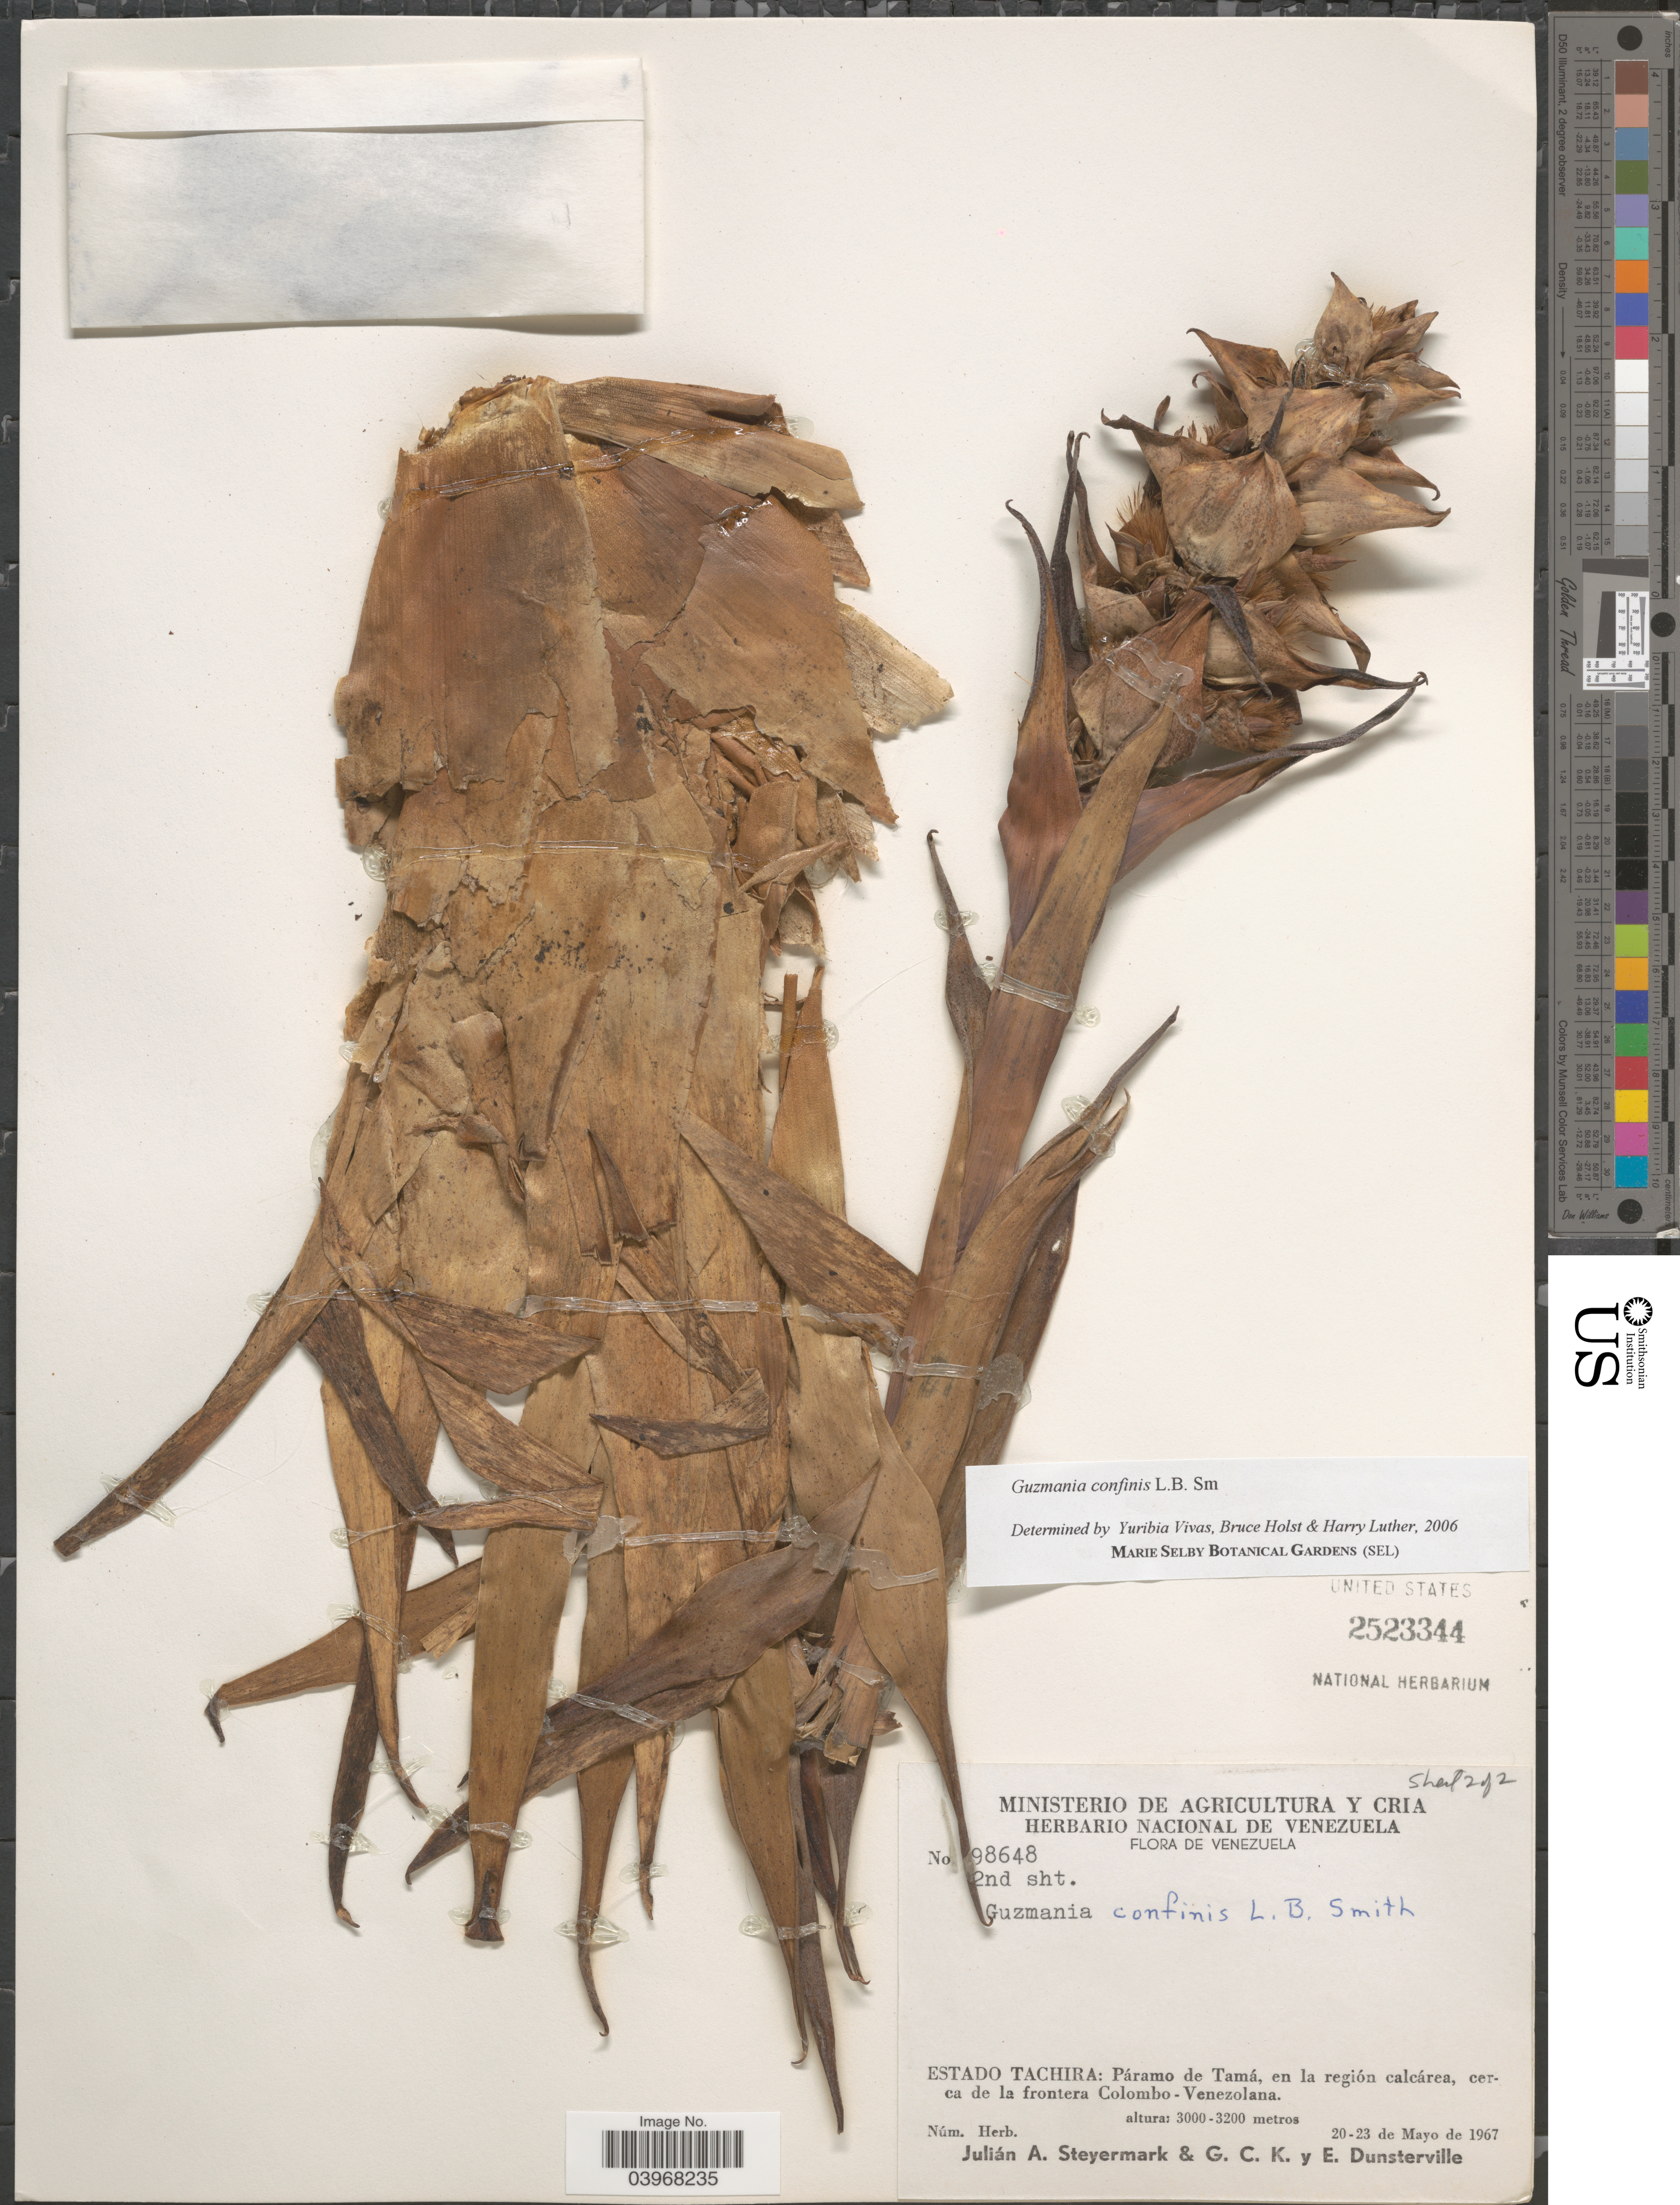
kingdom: Plantae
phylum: Tracheophyta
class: Liliopsida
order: Poales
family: Bromeliaceae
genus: Guzmania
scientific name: Guzmania confinis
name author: L.B. Sm.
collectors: J. Steyermark, G. C. K. Dunsterville & E. Dunsterville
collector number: !98648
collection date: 1967-05-20/1967-05-23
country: Venezuela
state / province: Tachira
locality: Páramo de Tamá, en la región calcárea, cerca de la frontera Colombo-Venezolana.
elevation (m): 3000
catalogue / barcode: US 2523344